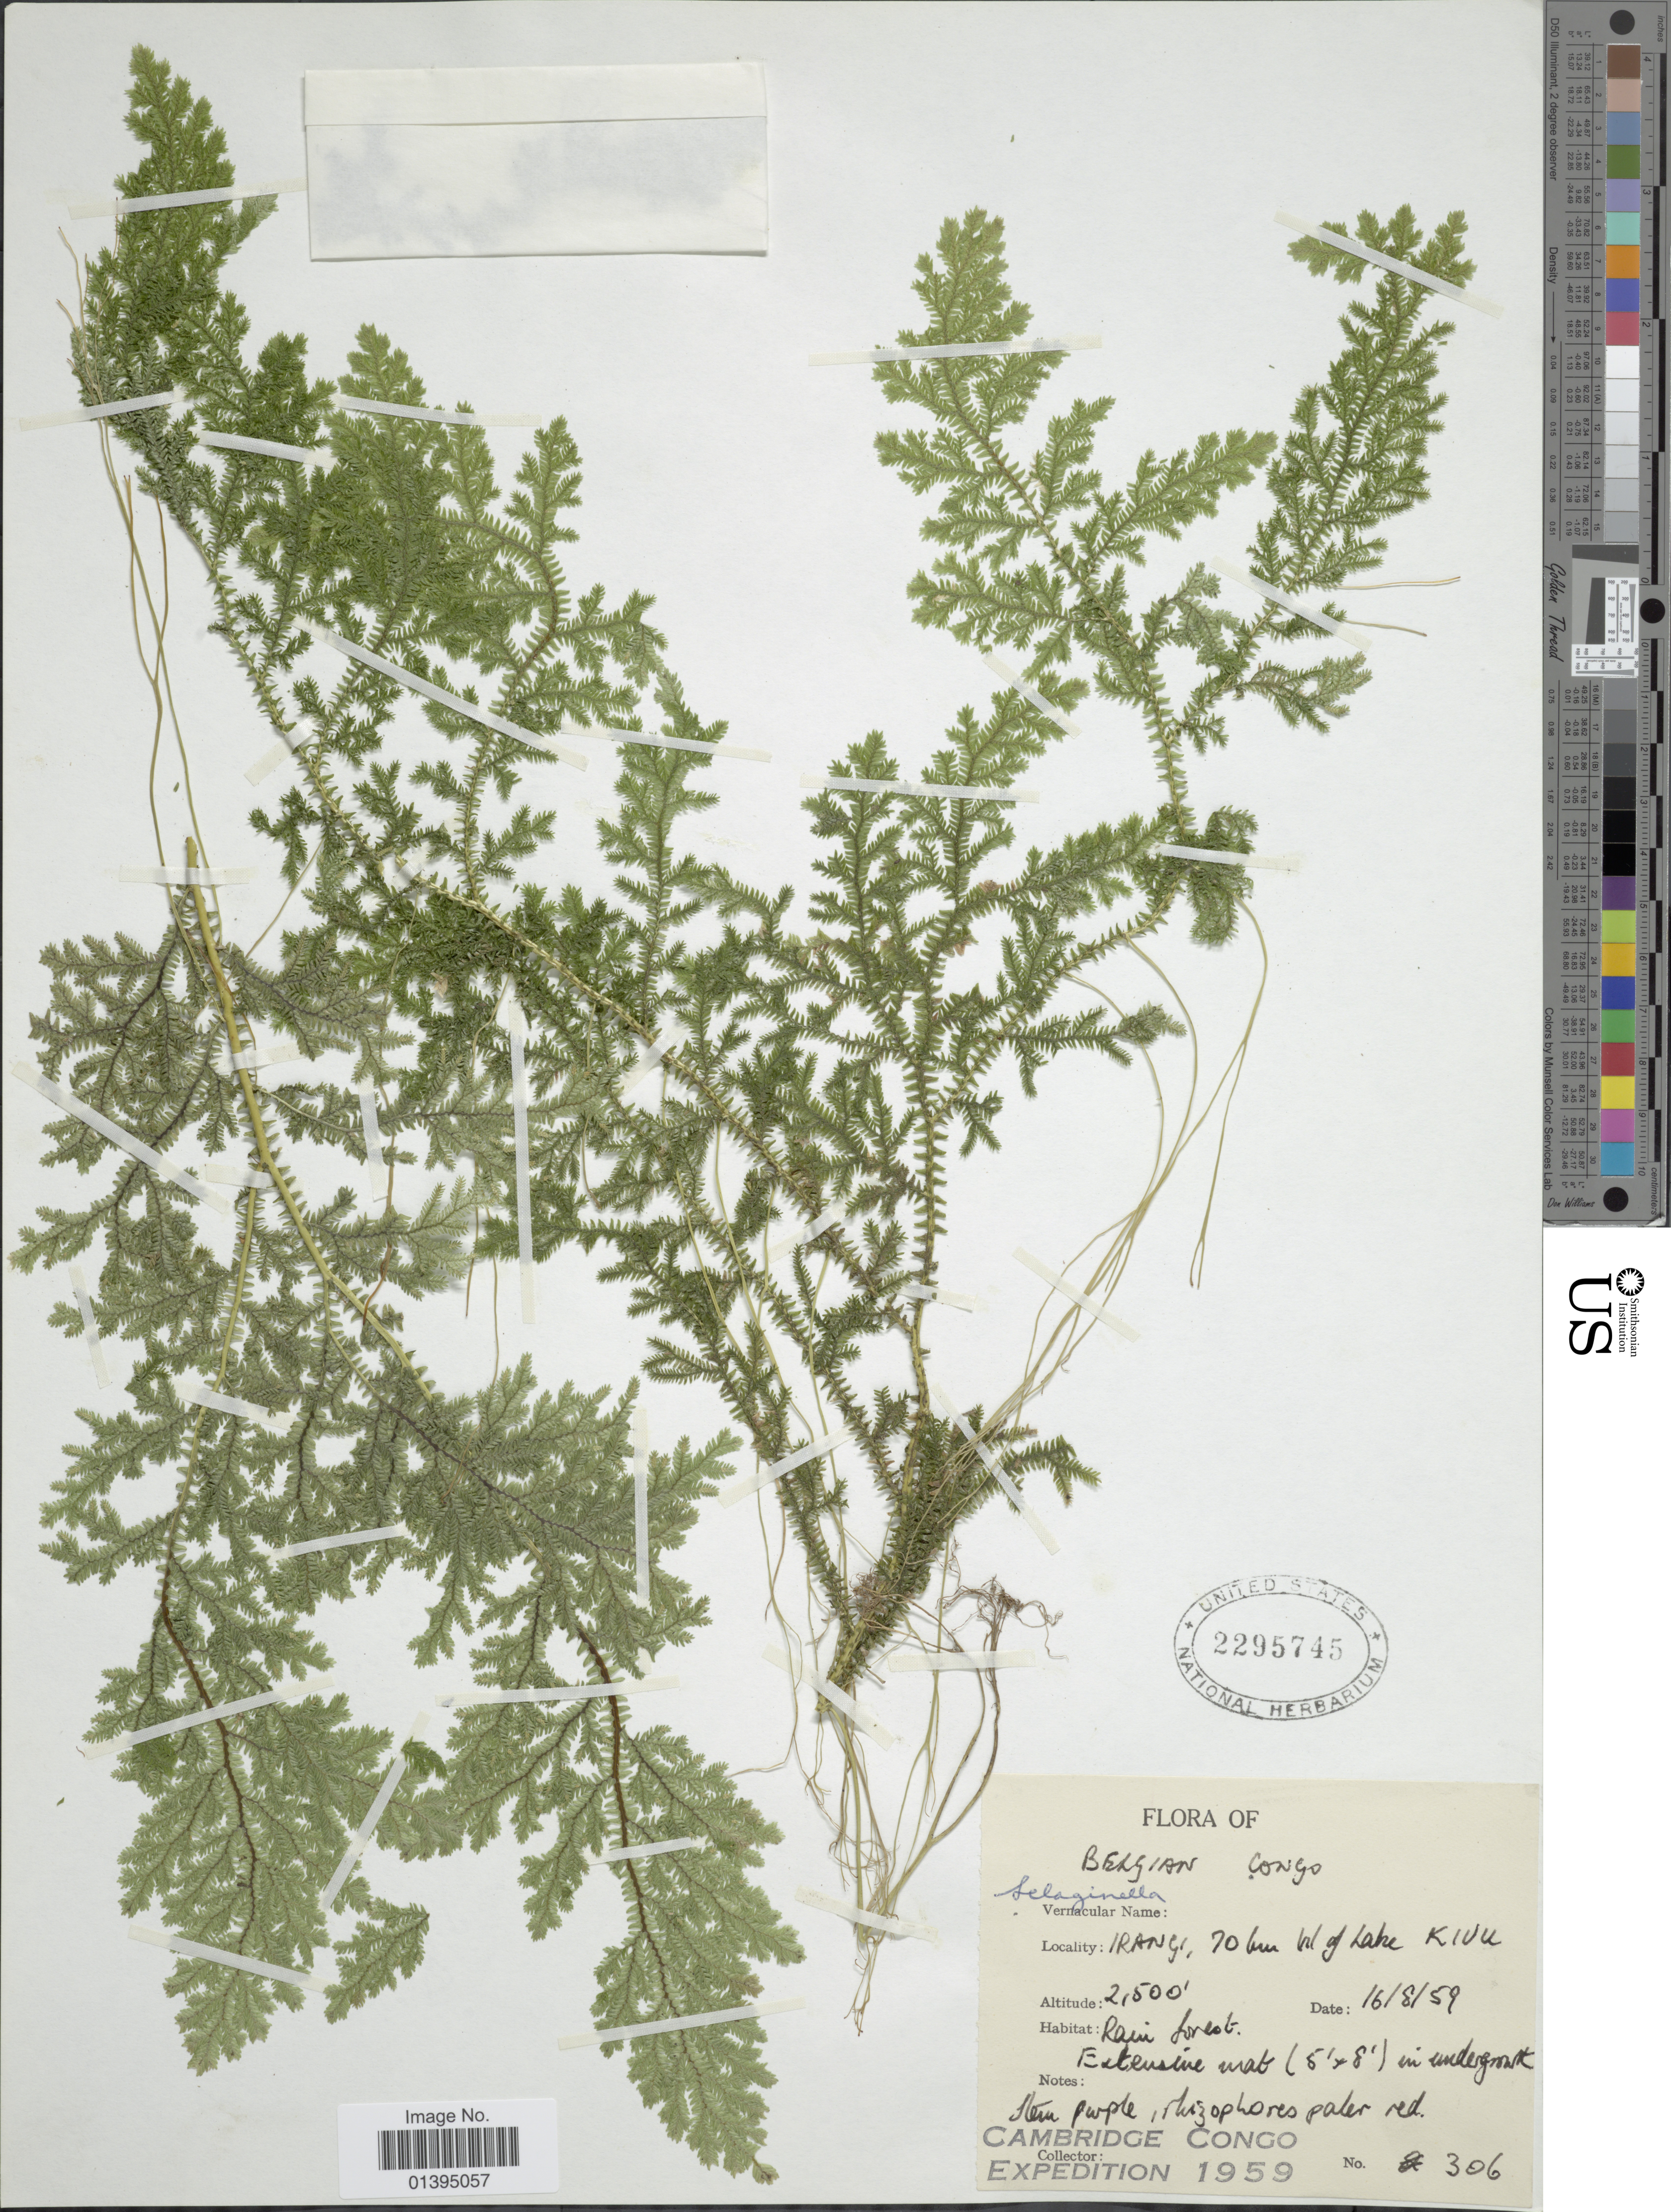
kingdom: Plantae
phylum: Tracheophyta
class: Lycopodiopsida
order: Selaginellales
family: Selaginellaceae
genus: Selaginella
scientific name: Selaginella sp.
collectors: Cambridge Congo Expedition 1959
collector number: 306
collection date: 1959-08-16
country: Congo, Democratic Republic of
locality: Irangi, 70 km W of Lake Kivu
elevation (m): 762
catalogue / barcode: US 2295745